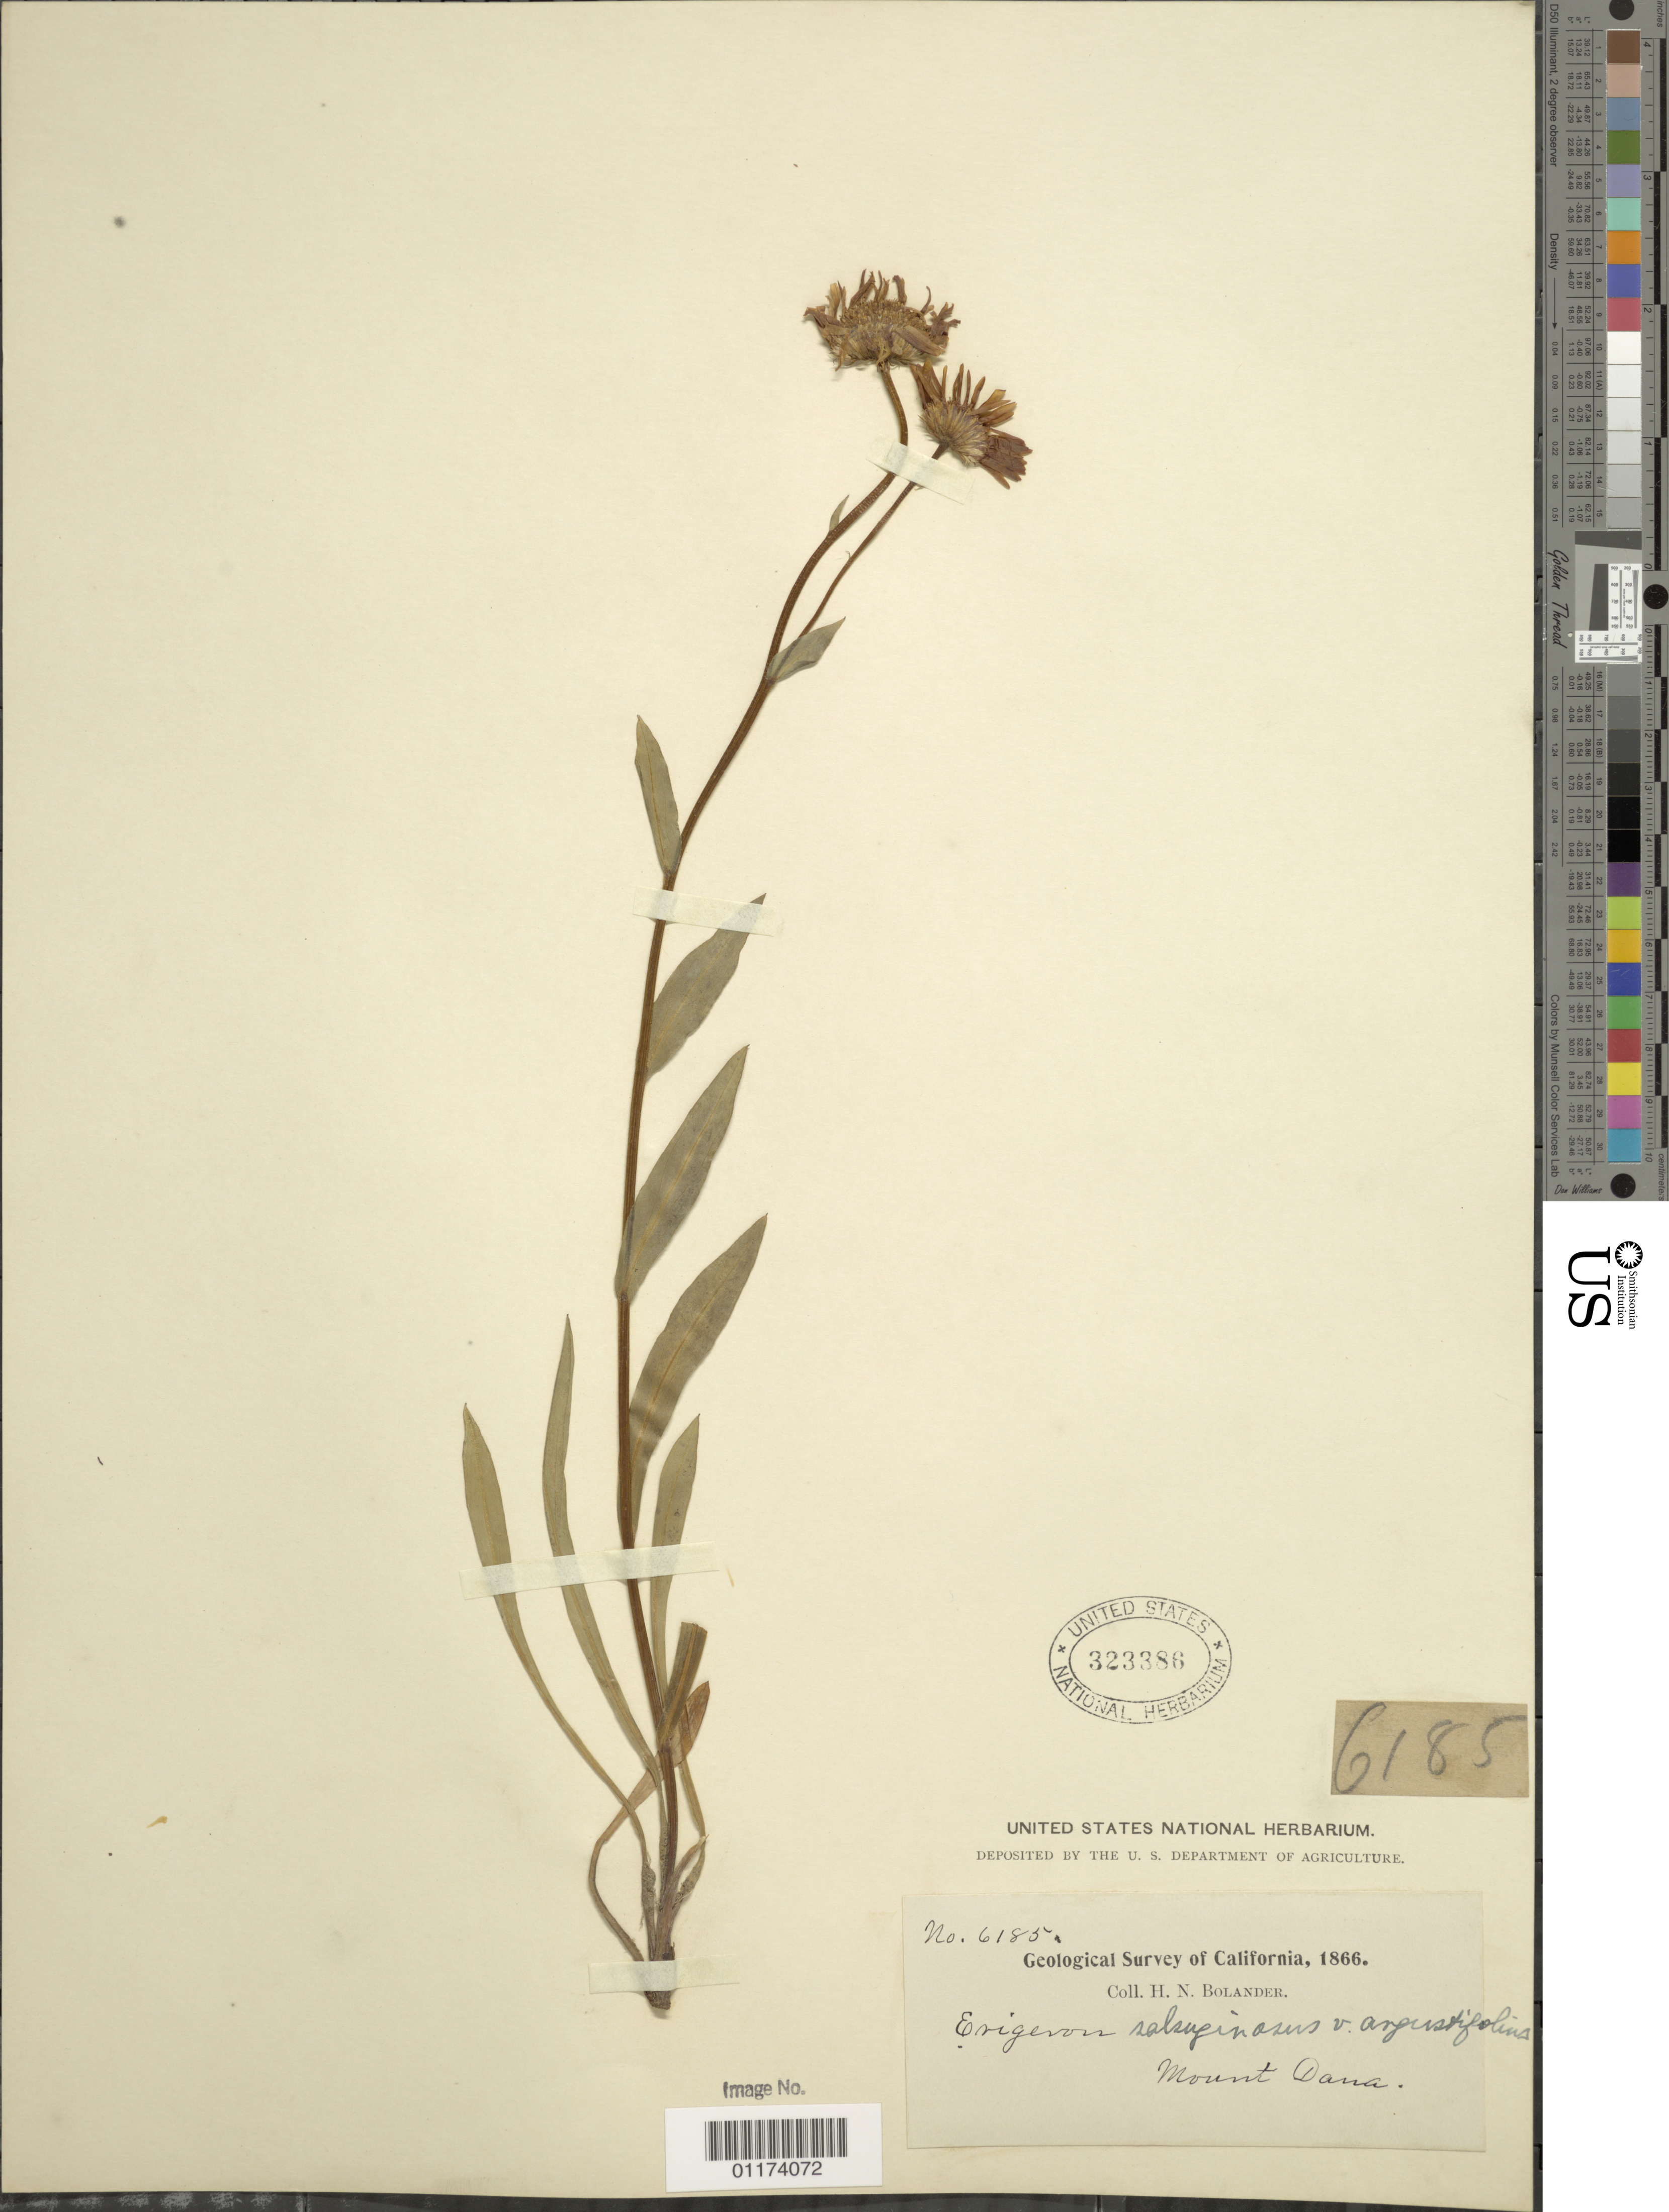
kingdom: Plantae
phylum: Tracheophyta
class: Magnoliopsida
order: Asterales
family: Asteraceae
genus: Erigeron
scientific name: Erigeron salsuginosus var. angustifolius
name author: A. Gray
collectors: H. Bolander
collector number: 6185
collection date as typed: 1866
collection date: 1866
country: United States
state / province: California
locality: Mount Dana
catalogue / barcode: US 323386